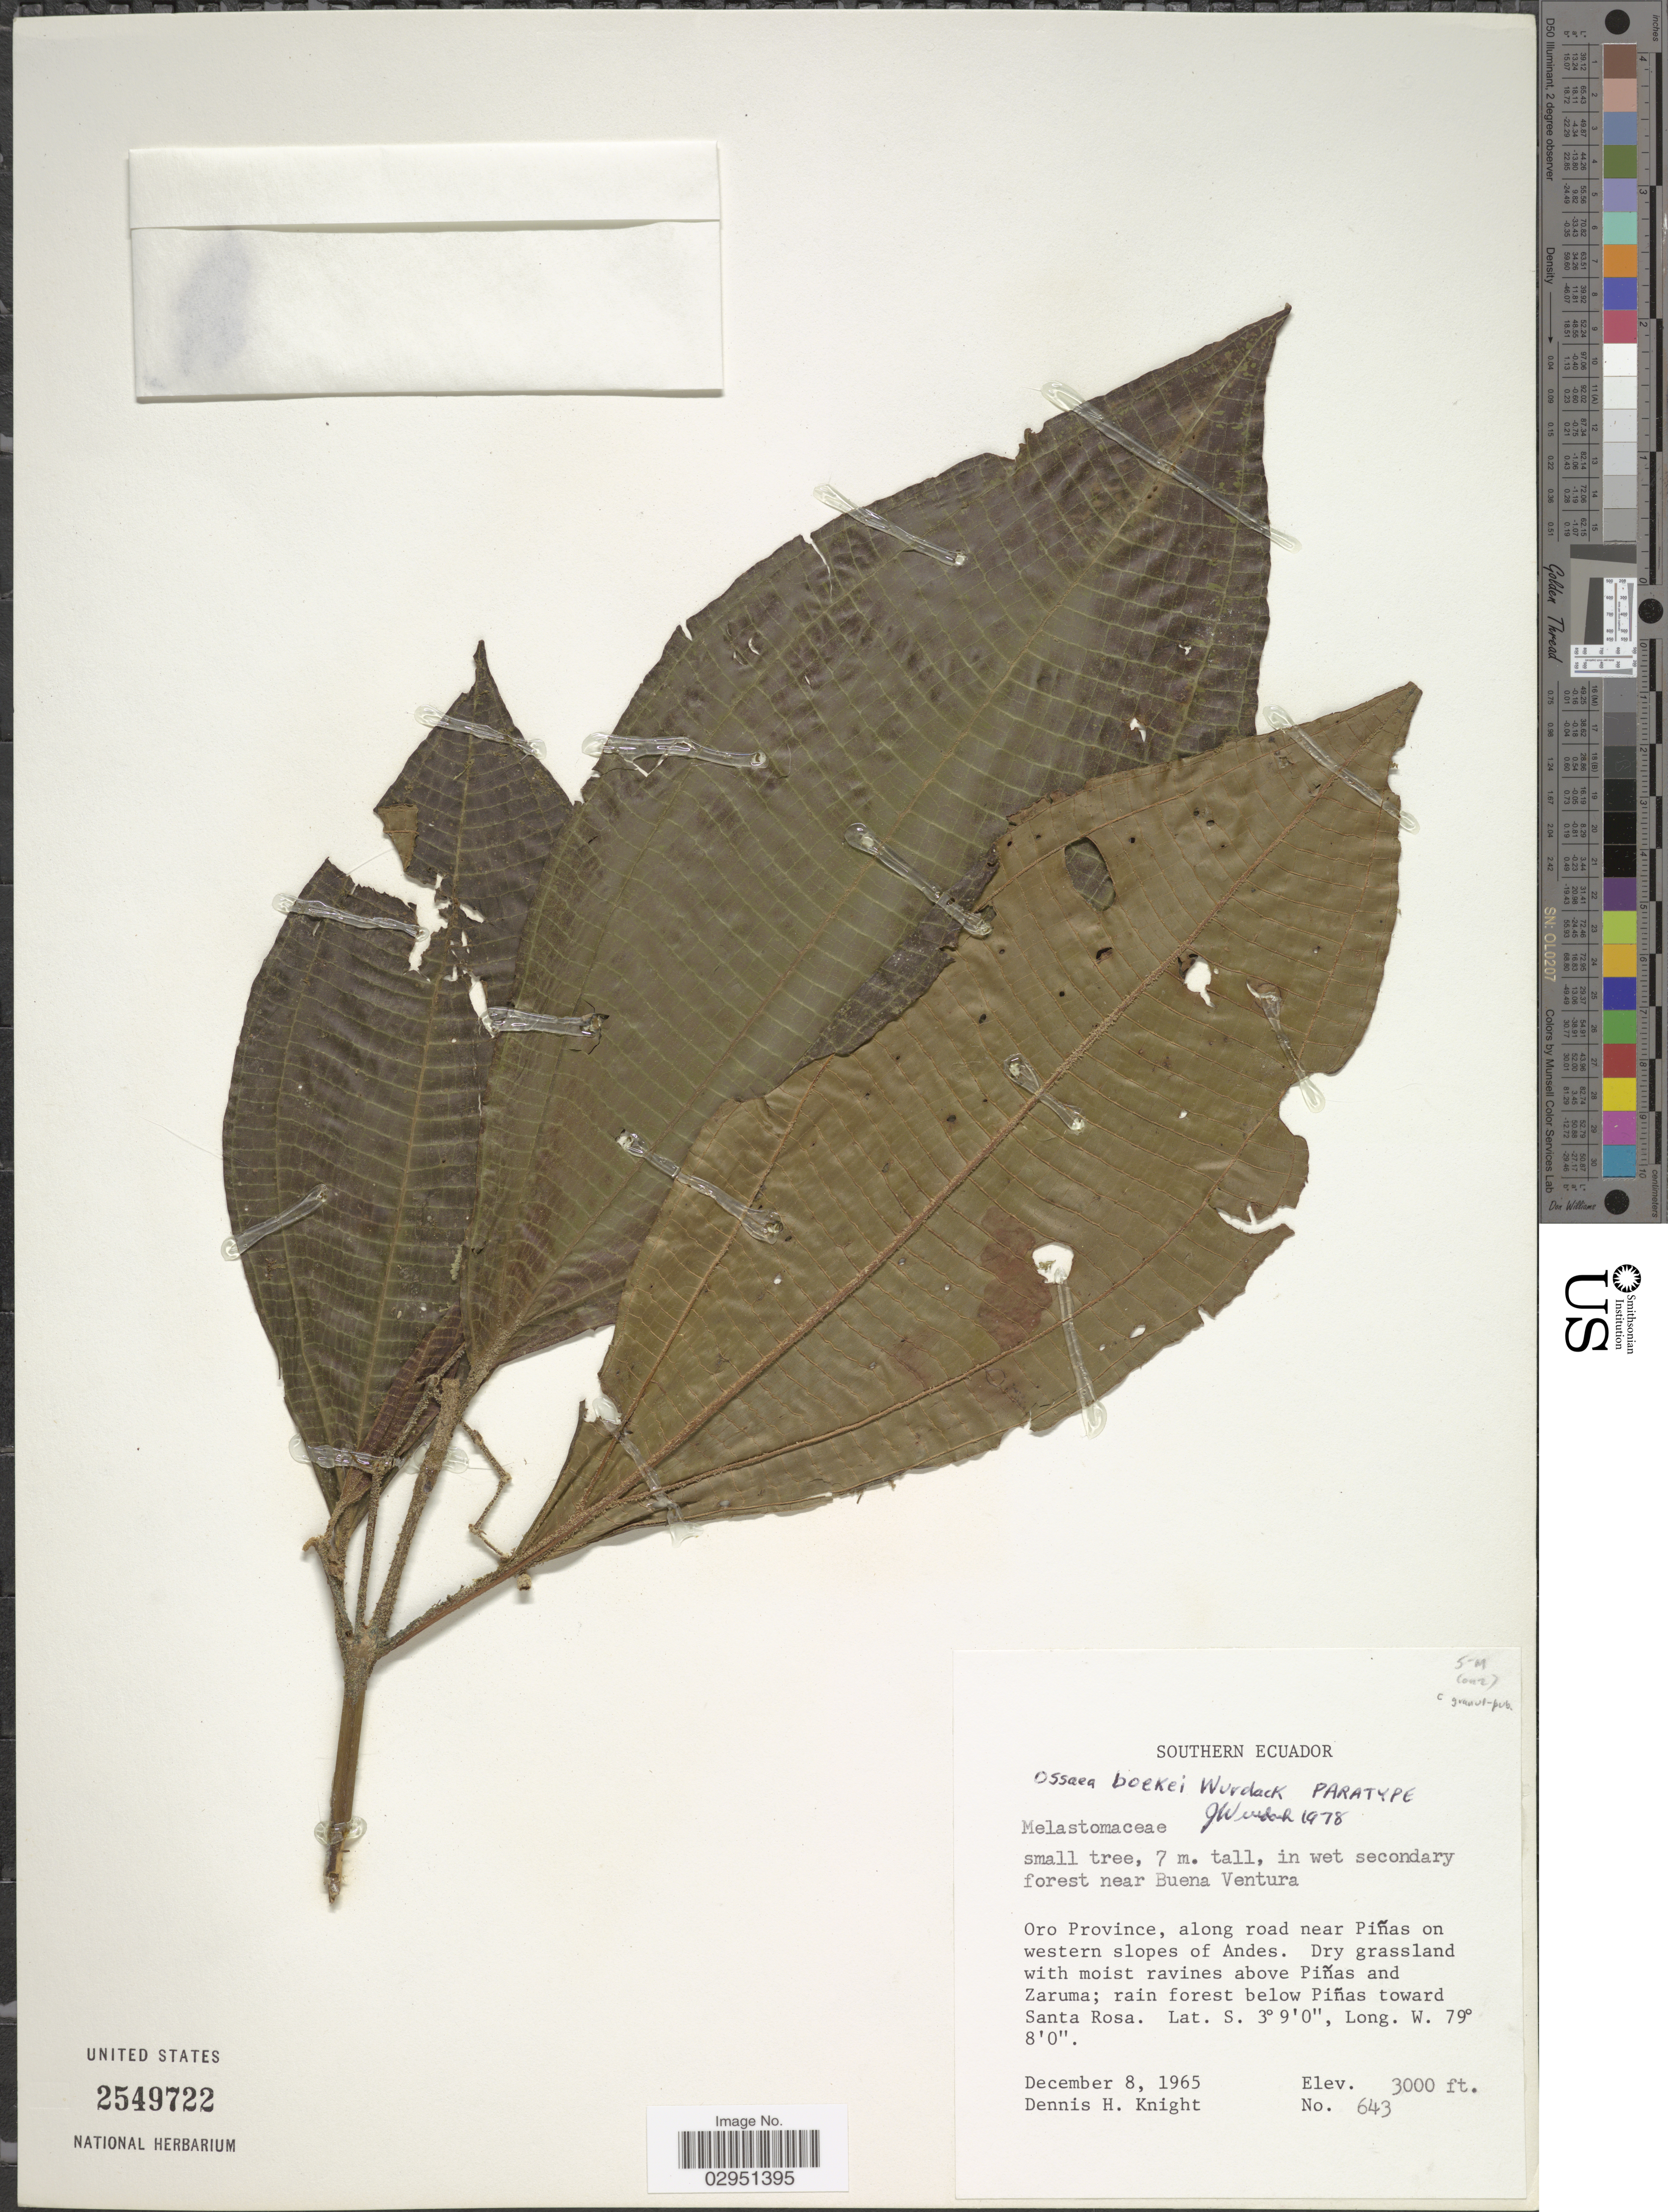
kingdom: Plantae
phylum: Tracheophyta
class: Magnoliopsida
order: Myrtales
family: Melastomataceae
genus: Ossaea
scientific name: Ossaea boekei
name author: Wurdack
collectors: D. Knight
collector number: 643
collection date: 1965-12-08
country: Ecuador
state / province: El Oro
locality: Southern Ecuador, Oro Province, along road near Piñas on western slopes of Andes, Dry grassland with moist ravines above Piñas and Zaruma; rain forest below Piñas toward Santa Rosa.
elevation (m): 914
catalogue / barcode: US 2549722